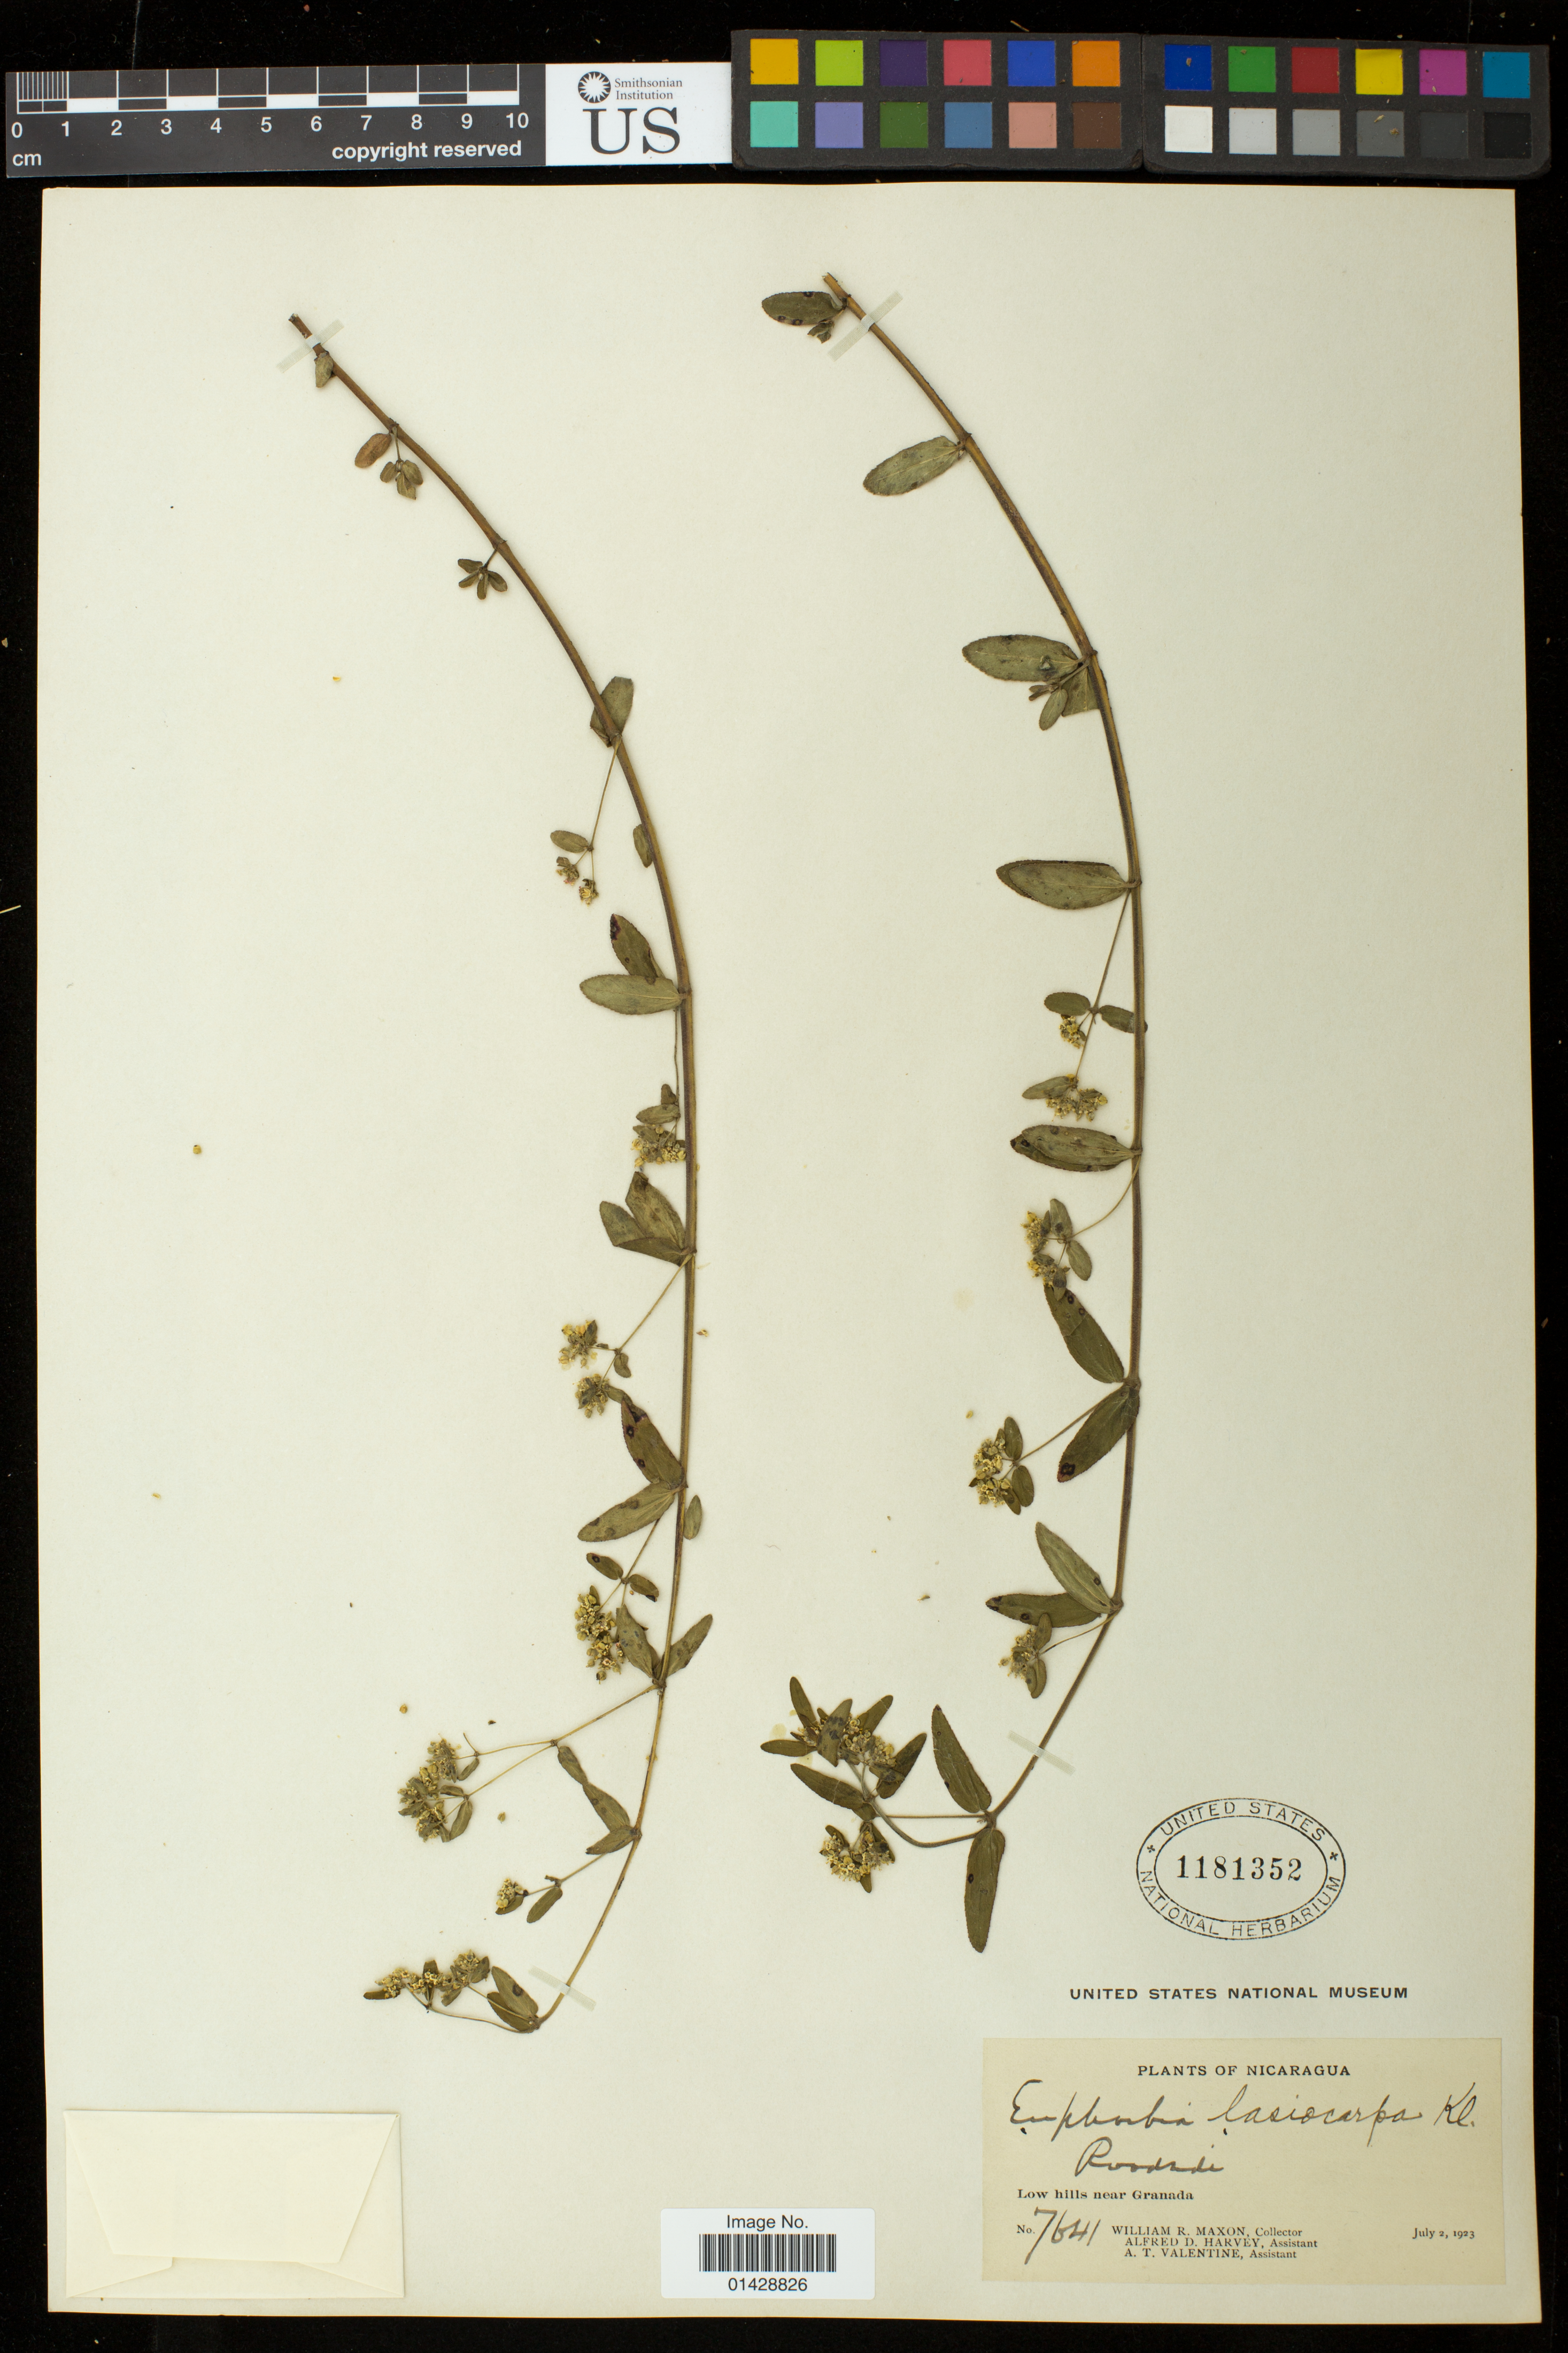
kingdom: Plantae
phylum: Tracheophyta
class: Magnoliopsida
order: Malpighiales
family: Euphorbiaceae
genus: Euphorbia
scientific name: Euphorbia lasiocarpa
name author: Klotzsch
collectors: W. R. Maxon, A. D. Harvey & A. Valentine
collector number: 7641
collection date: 1923-07-02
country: Nicaragua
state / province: Granada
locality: Near Granada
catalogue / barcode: US 1181352